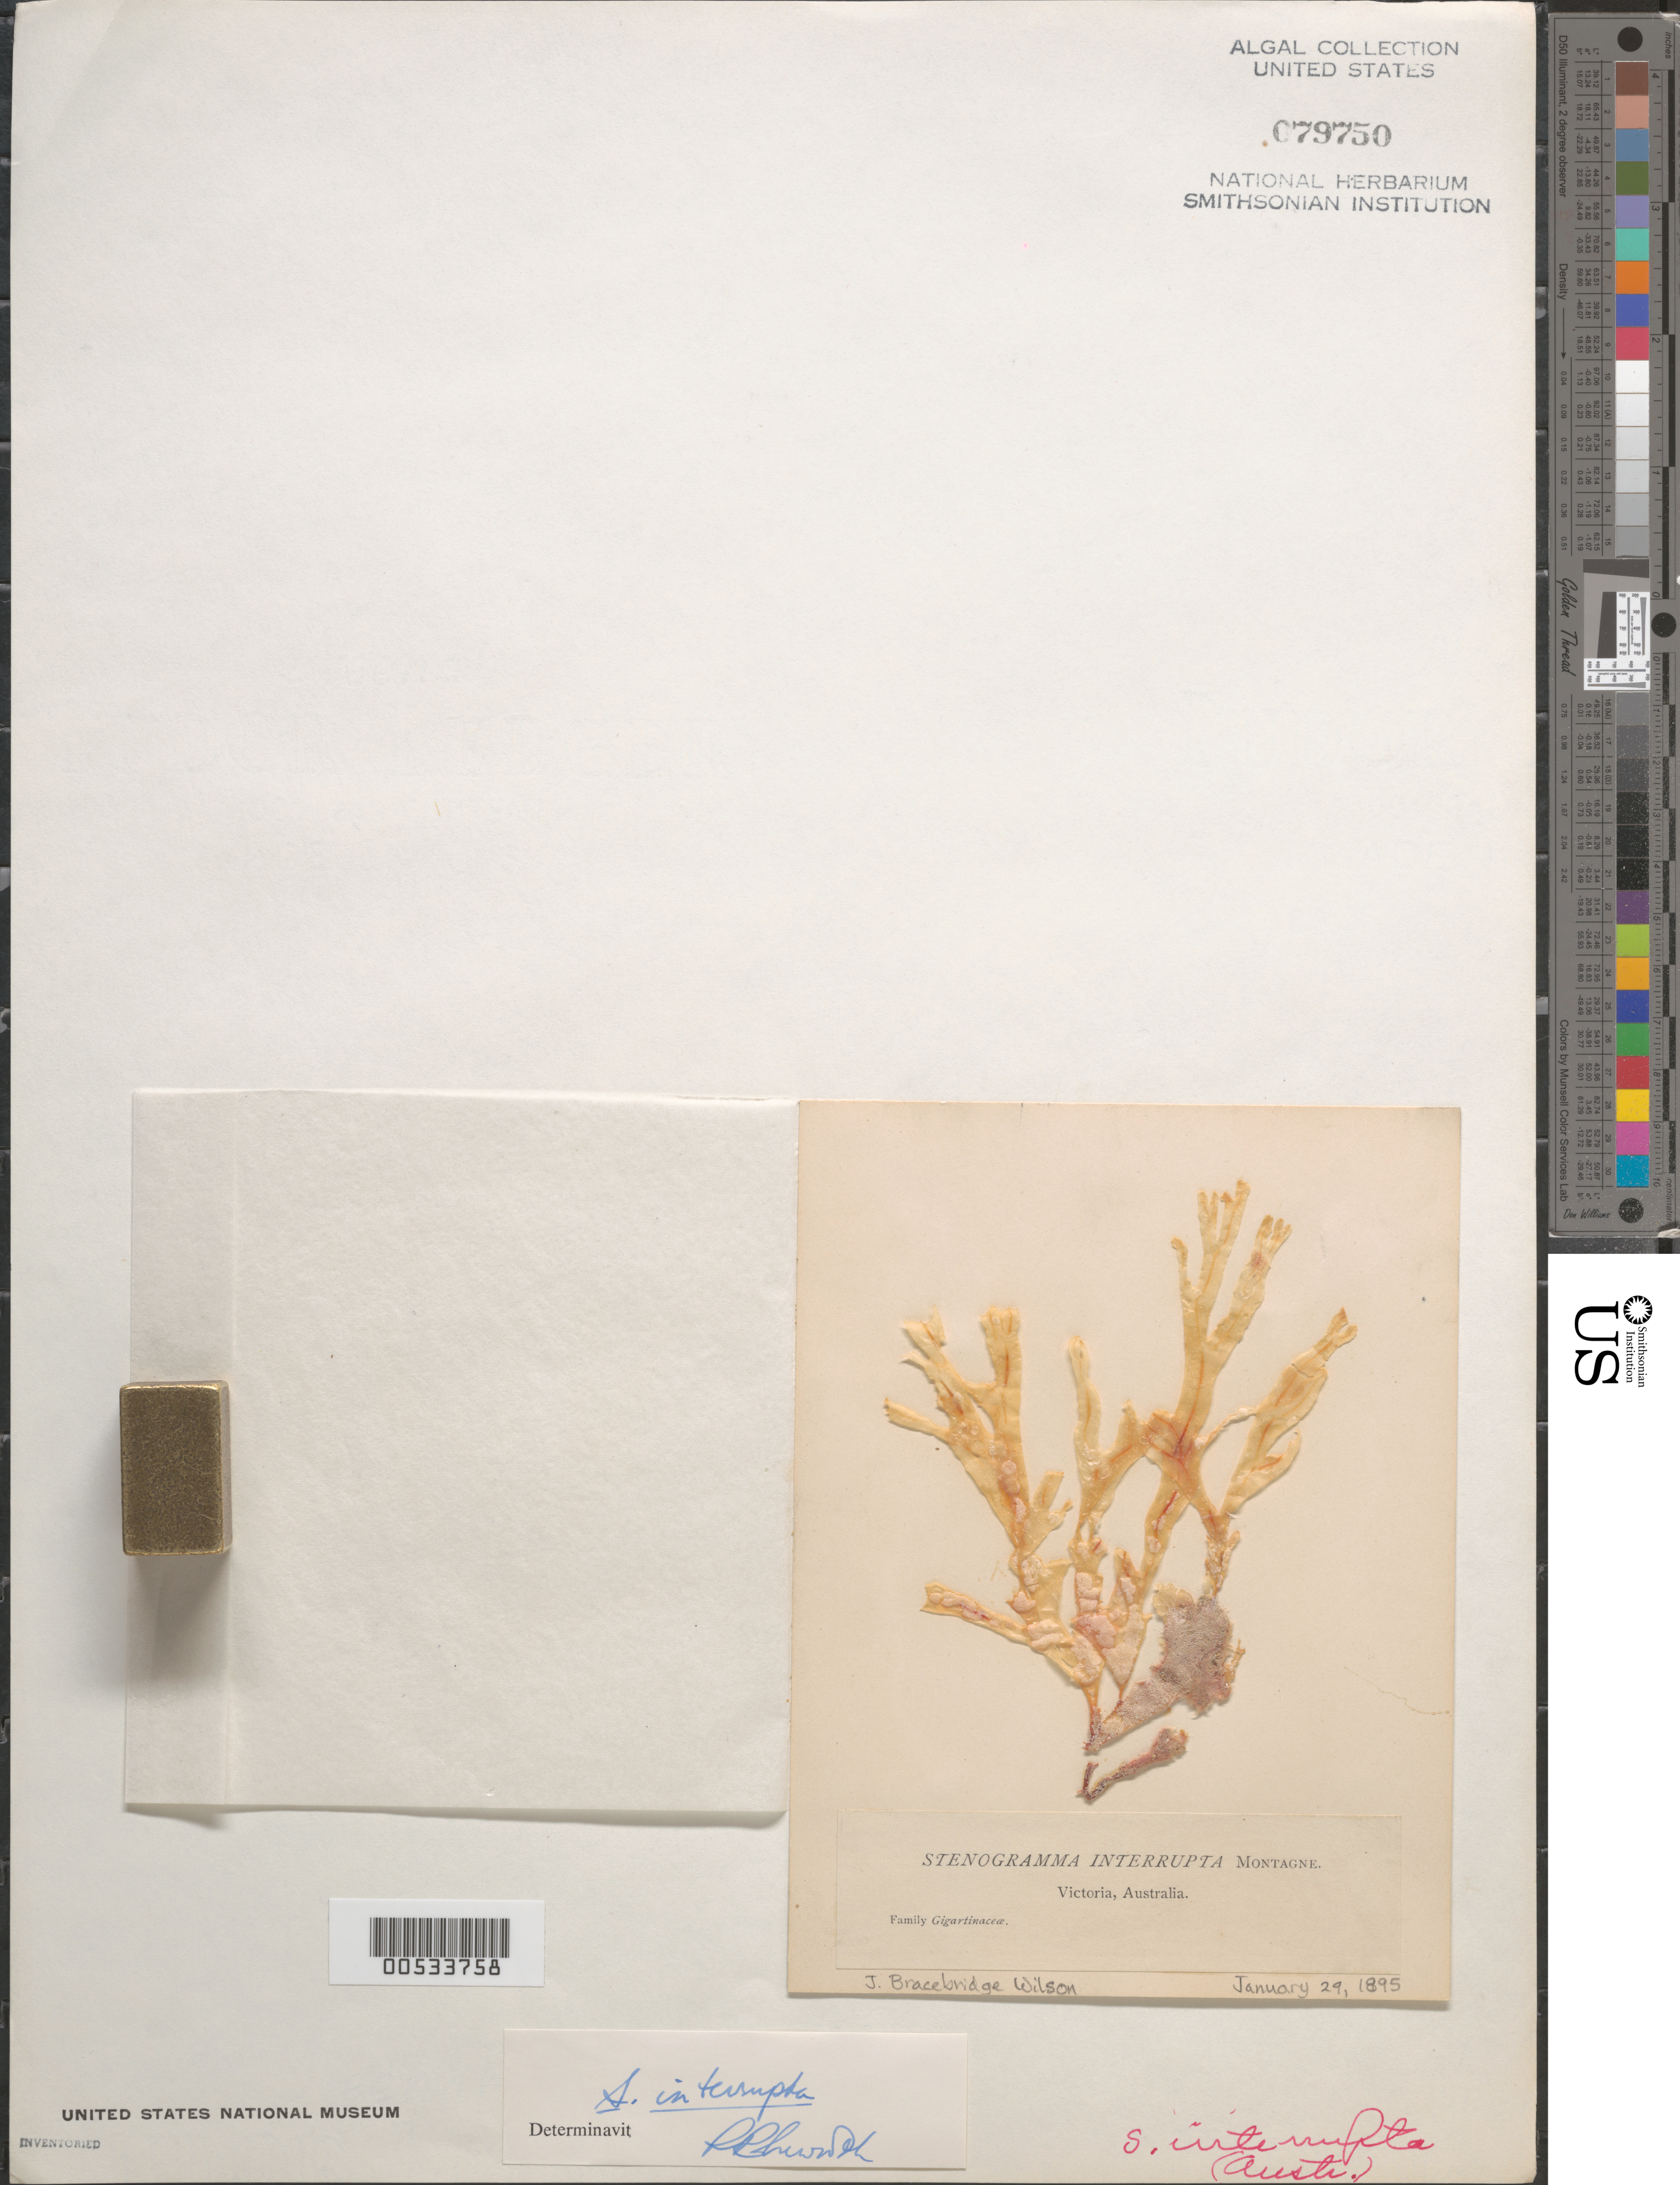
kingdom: Plantae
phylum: Rhodophyta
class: Florideophyceae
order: Gigartinales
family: Phyllophoraceae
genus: Stenogramma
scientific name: Stenogramma interruptum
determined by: Newroth, P. R.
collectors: J. B. Wilson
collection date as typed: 29 Jan 1895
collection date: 1895-01-29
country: Australia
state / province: Victoria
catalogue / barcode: US 79750